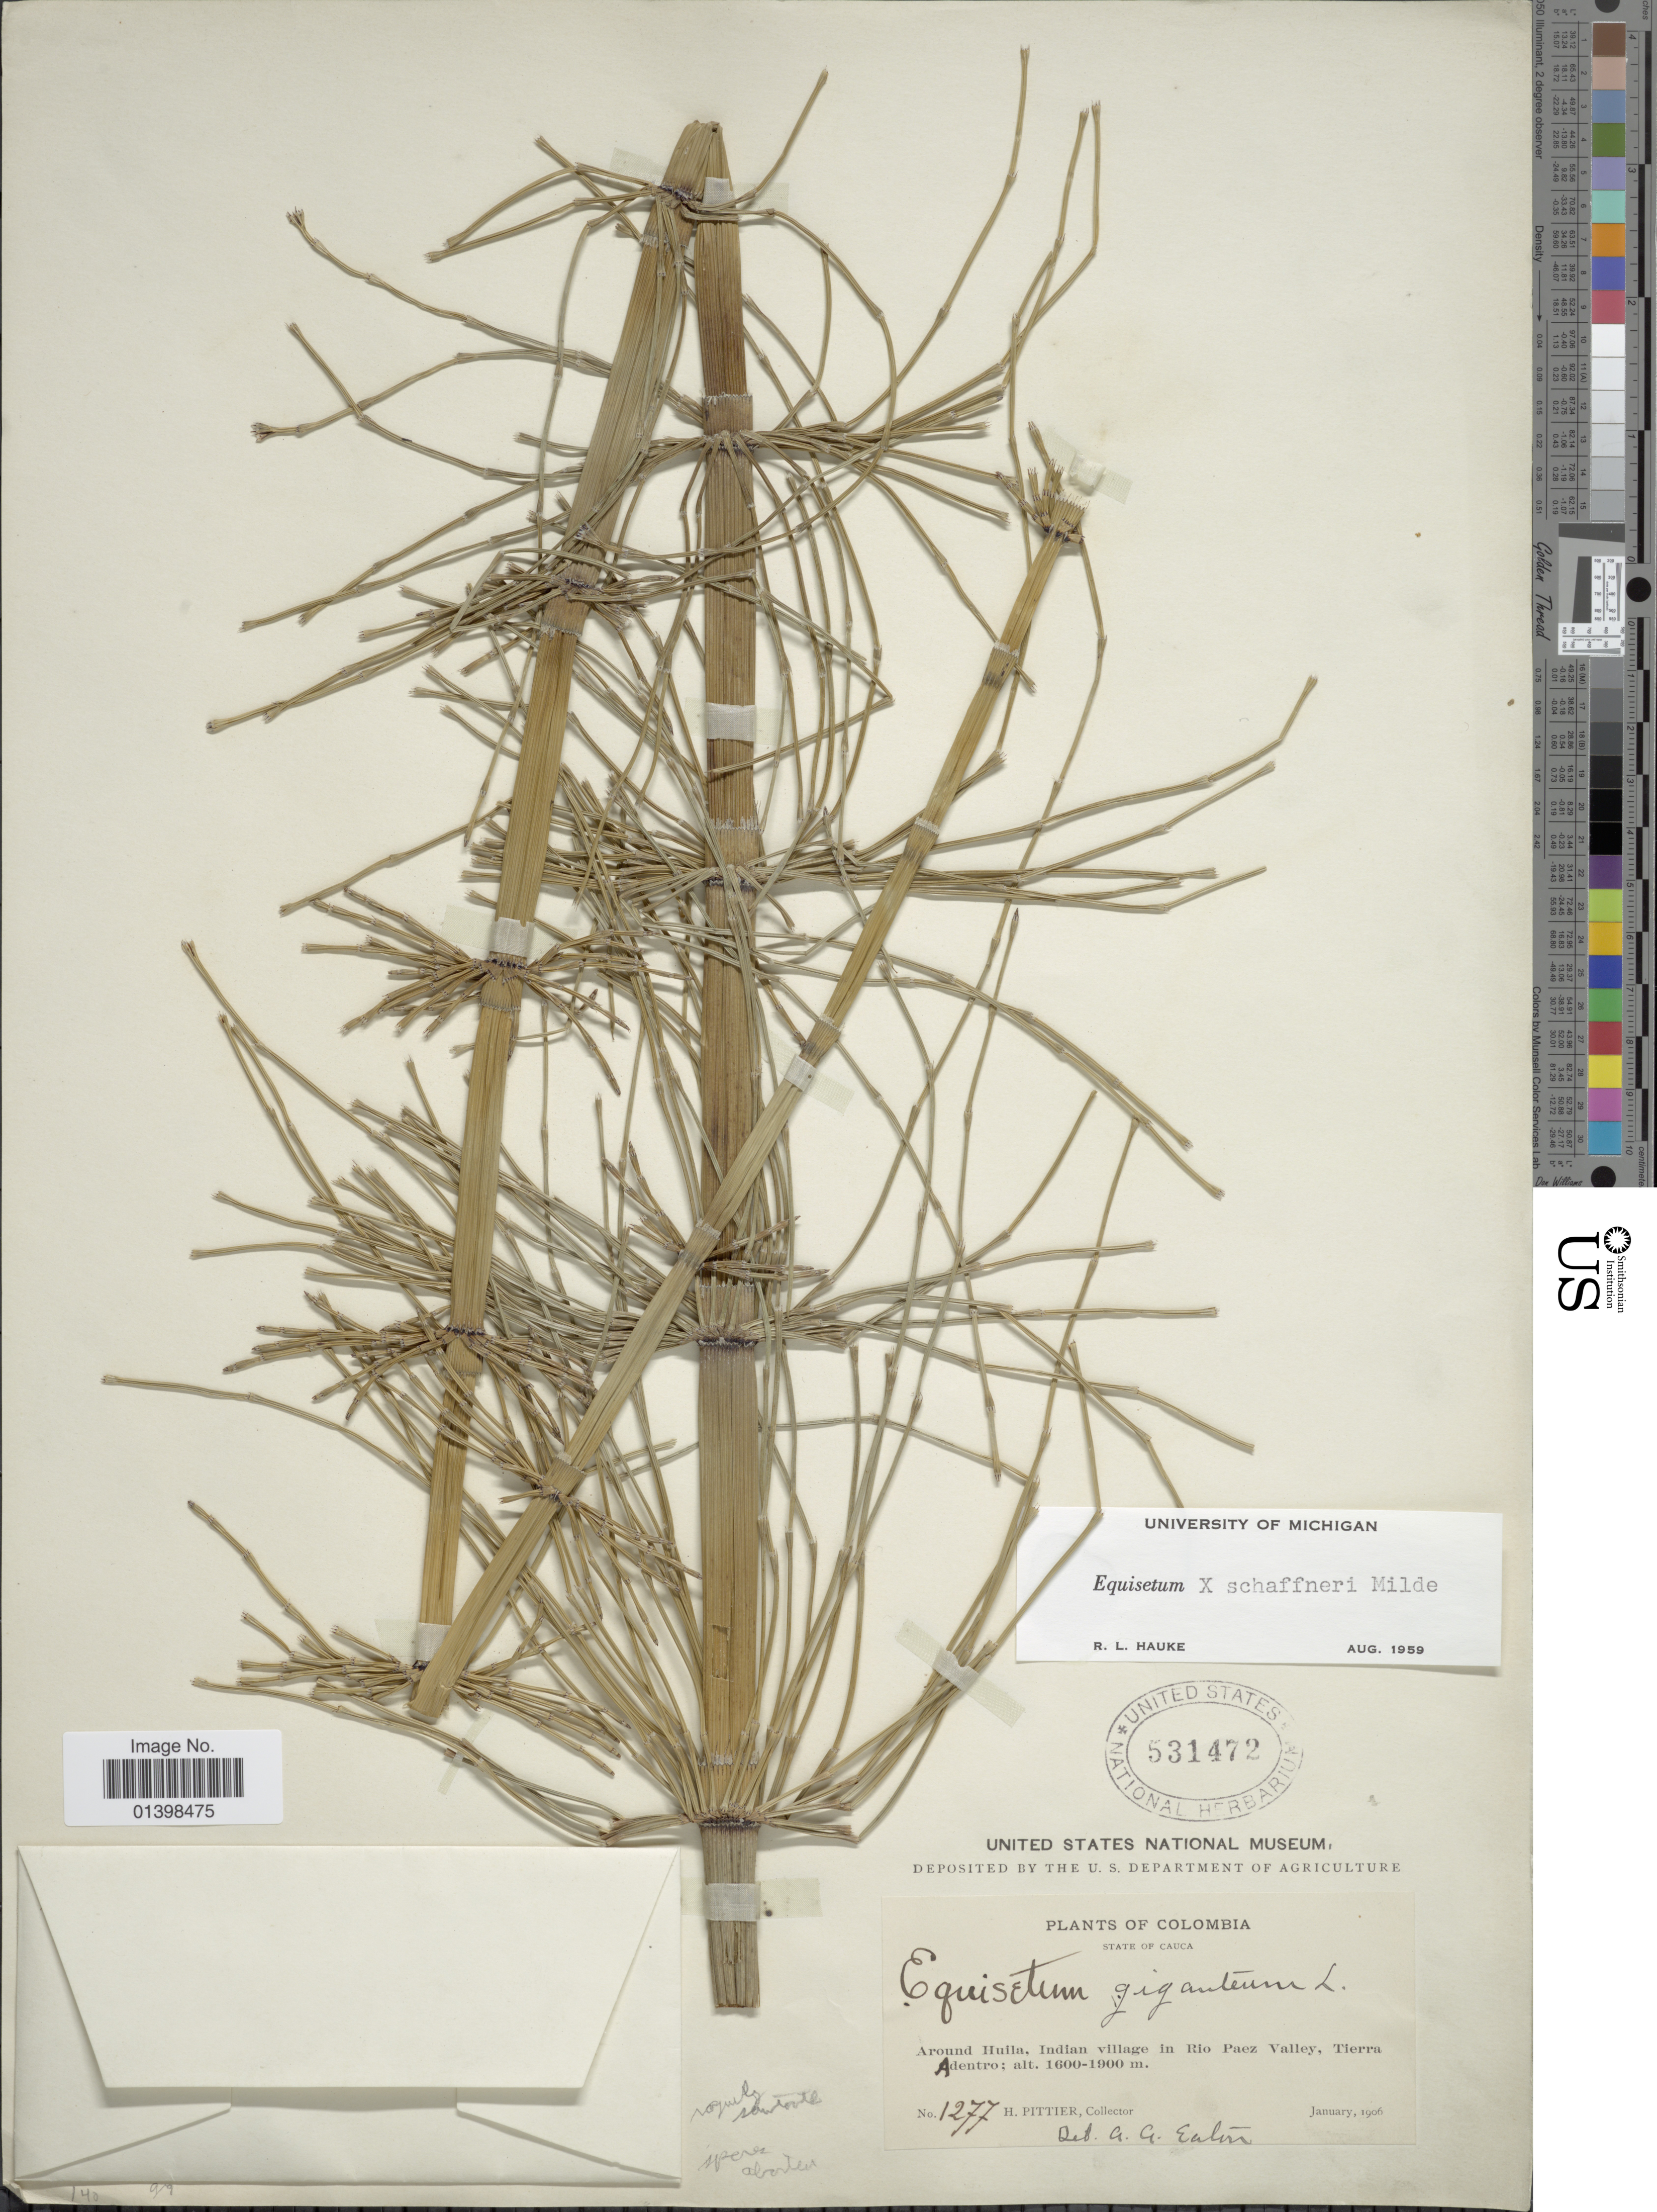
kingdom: Plantae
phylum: Tracheophyta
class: Polypodiopsida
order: Equisetales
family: Equisetaceae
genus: Equisetum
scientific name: Equisetum x schaffneri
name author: J. Milde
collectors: H. F. Pittier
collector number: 1277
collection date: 1906-01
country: Colombia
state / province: Cauca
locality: Around Huila, Indian village in Rio Paez Valley, Tierra Adentro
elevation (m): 1600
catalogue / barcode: US 531472